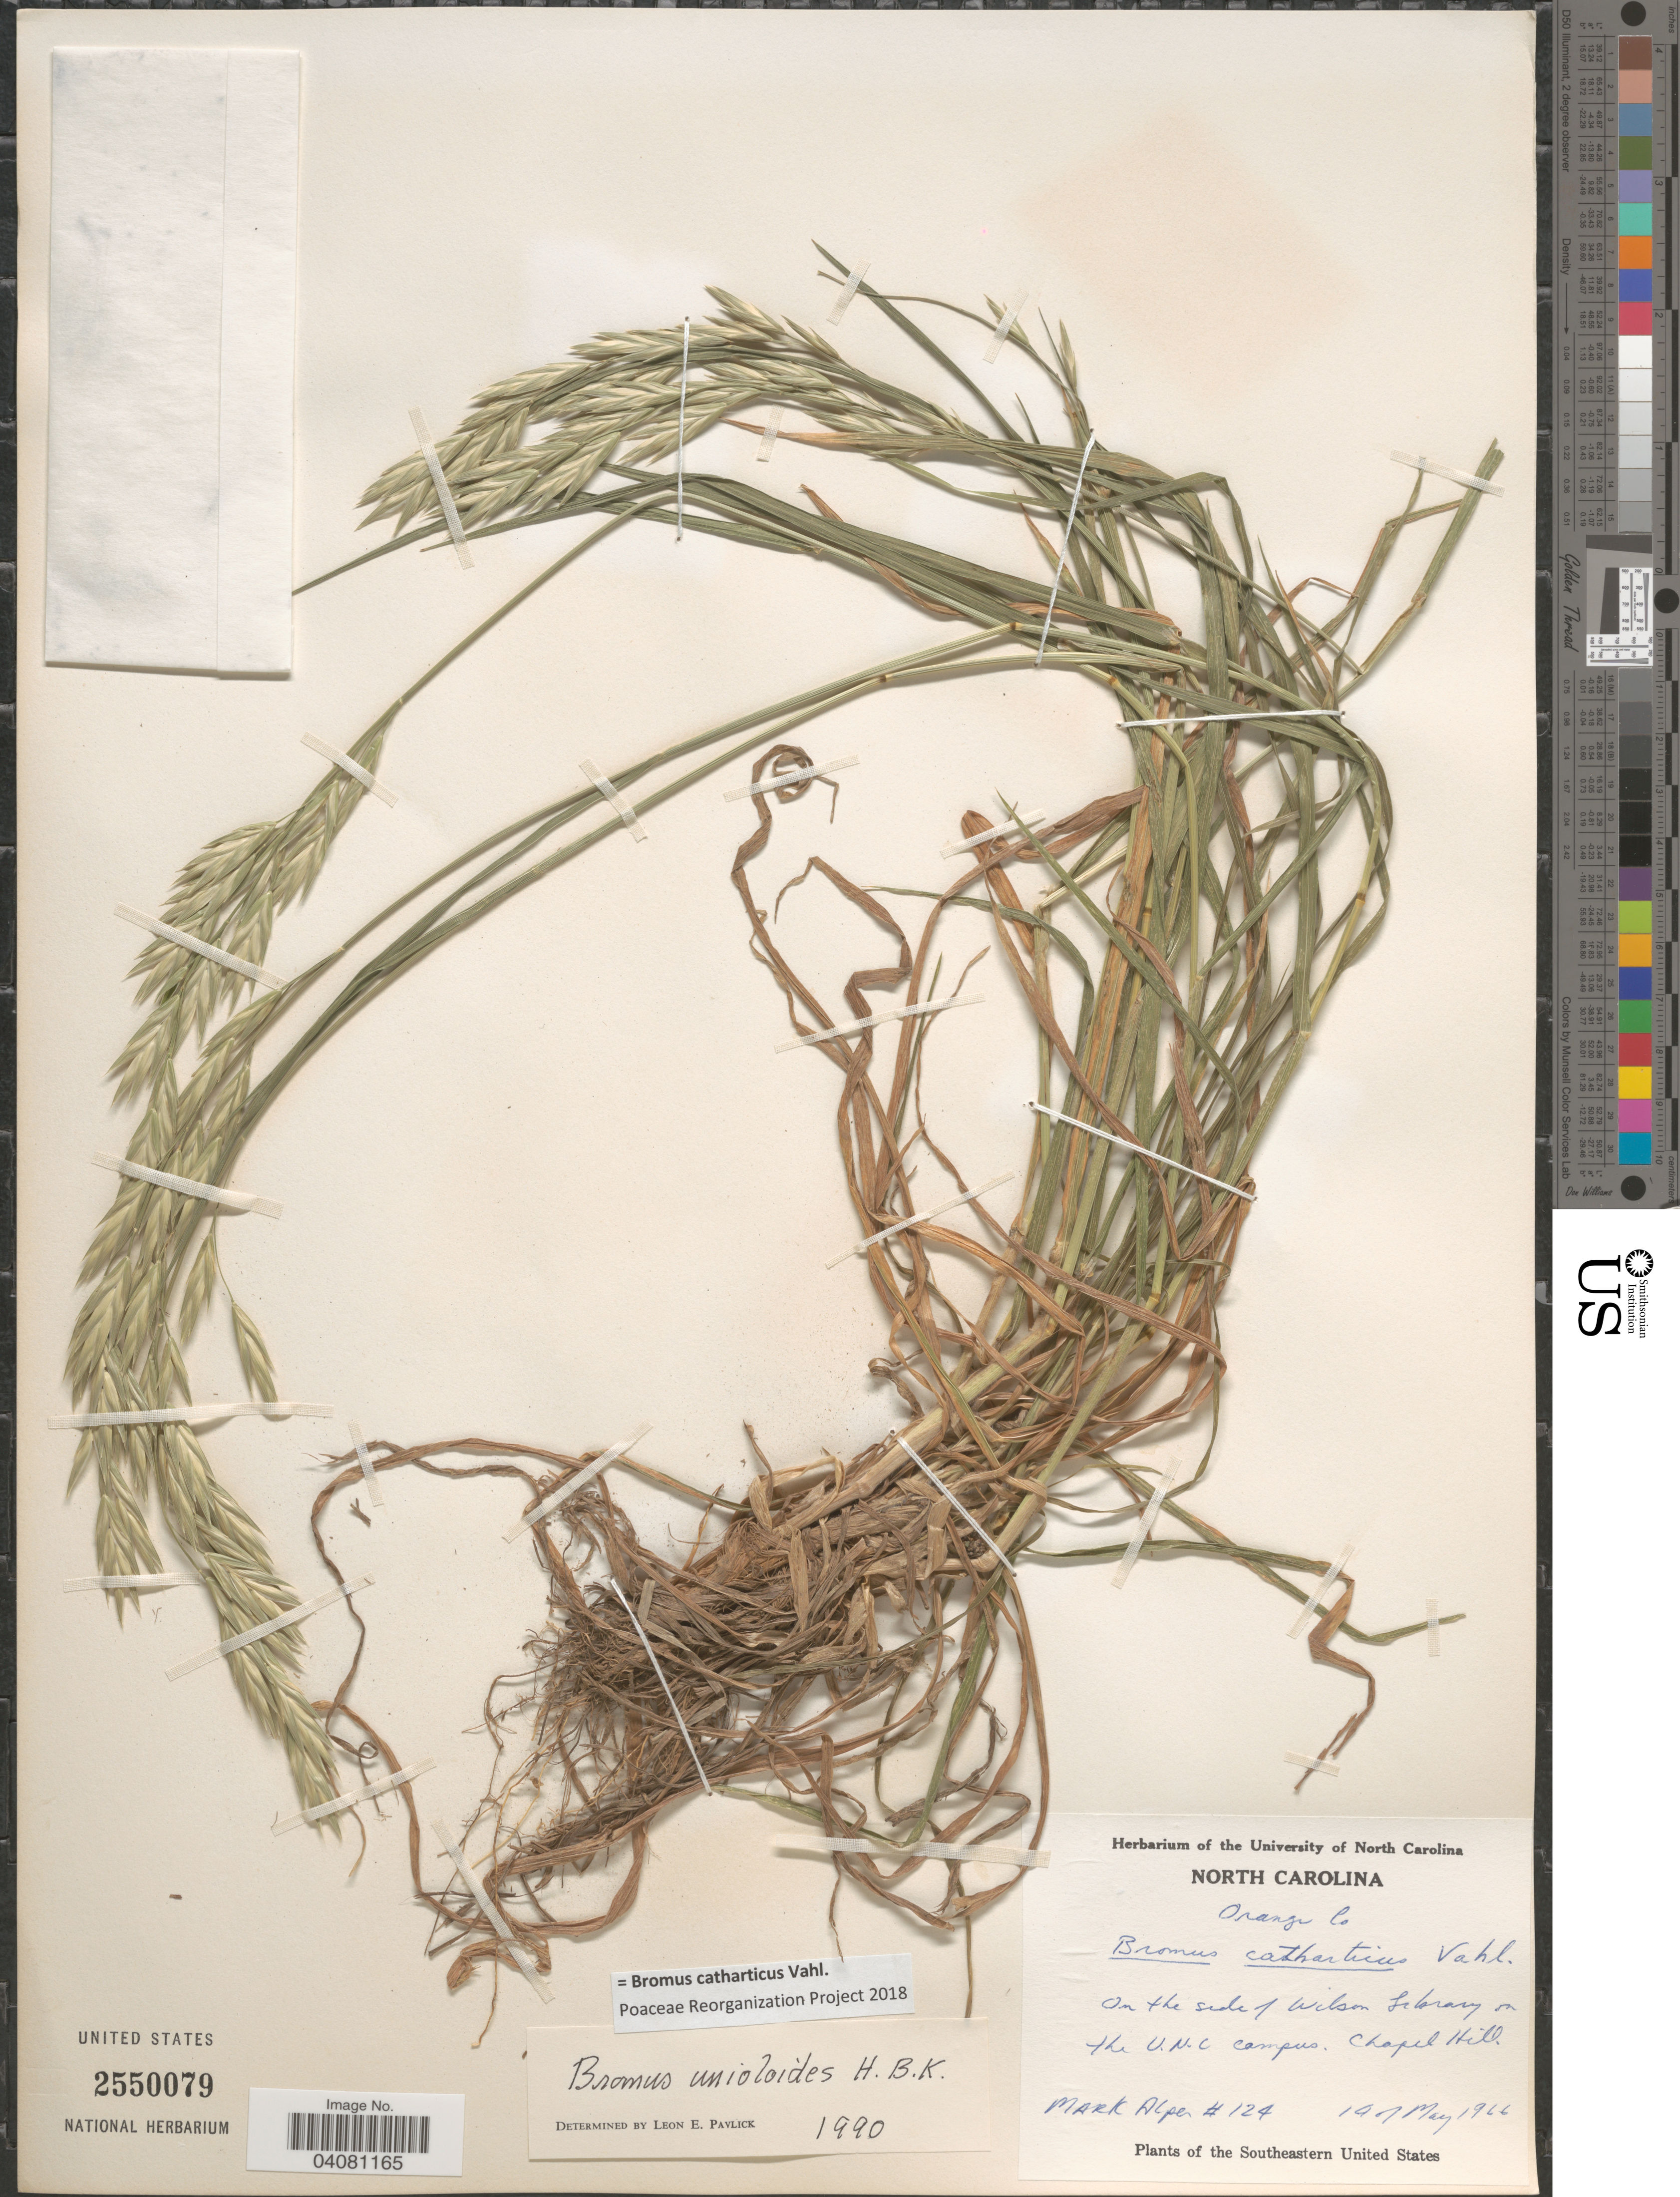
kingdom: Plantae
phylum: Tracheophyta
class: Liliopsida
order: Poales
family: Poaceae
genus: Bromus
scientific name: Bromus catharticus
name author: Vahl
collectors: M. Alper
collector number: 124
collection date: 1966-05-19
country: United States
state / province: North Carolina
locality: Orange Co. On the side of Wilson Library on the U.N.C. campus. Chapel Hill.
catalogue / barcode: US 2550079